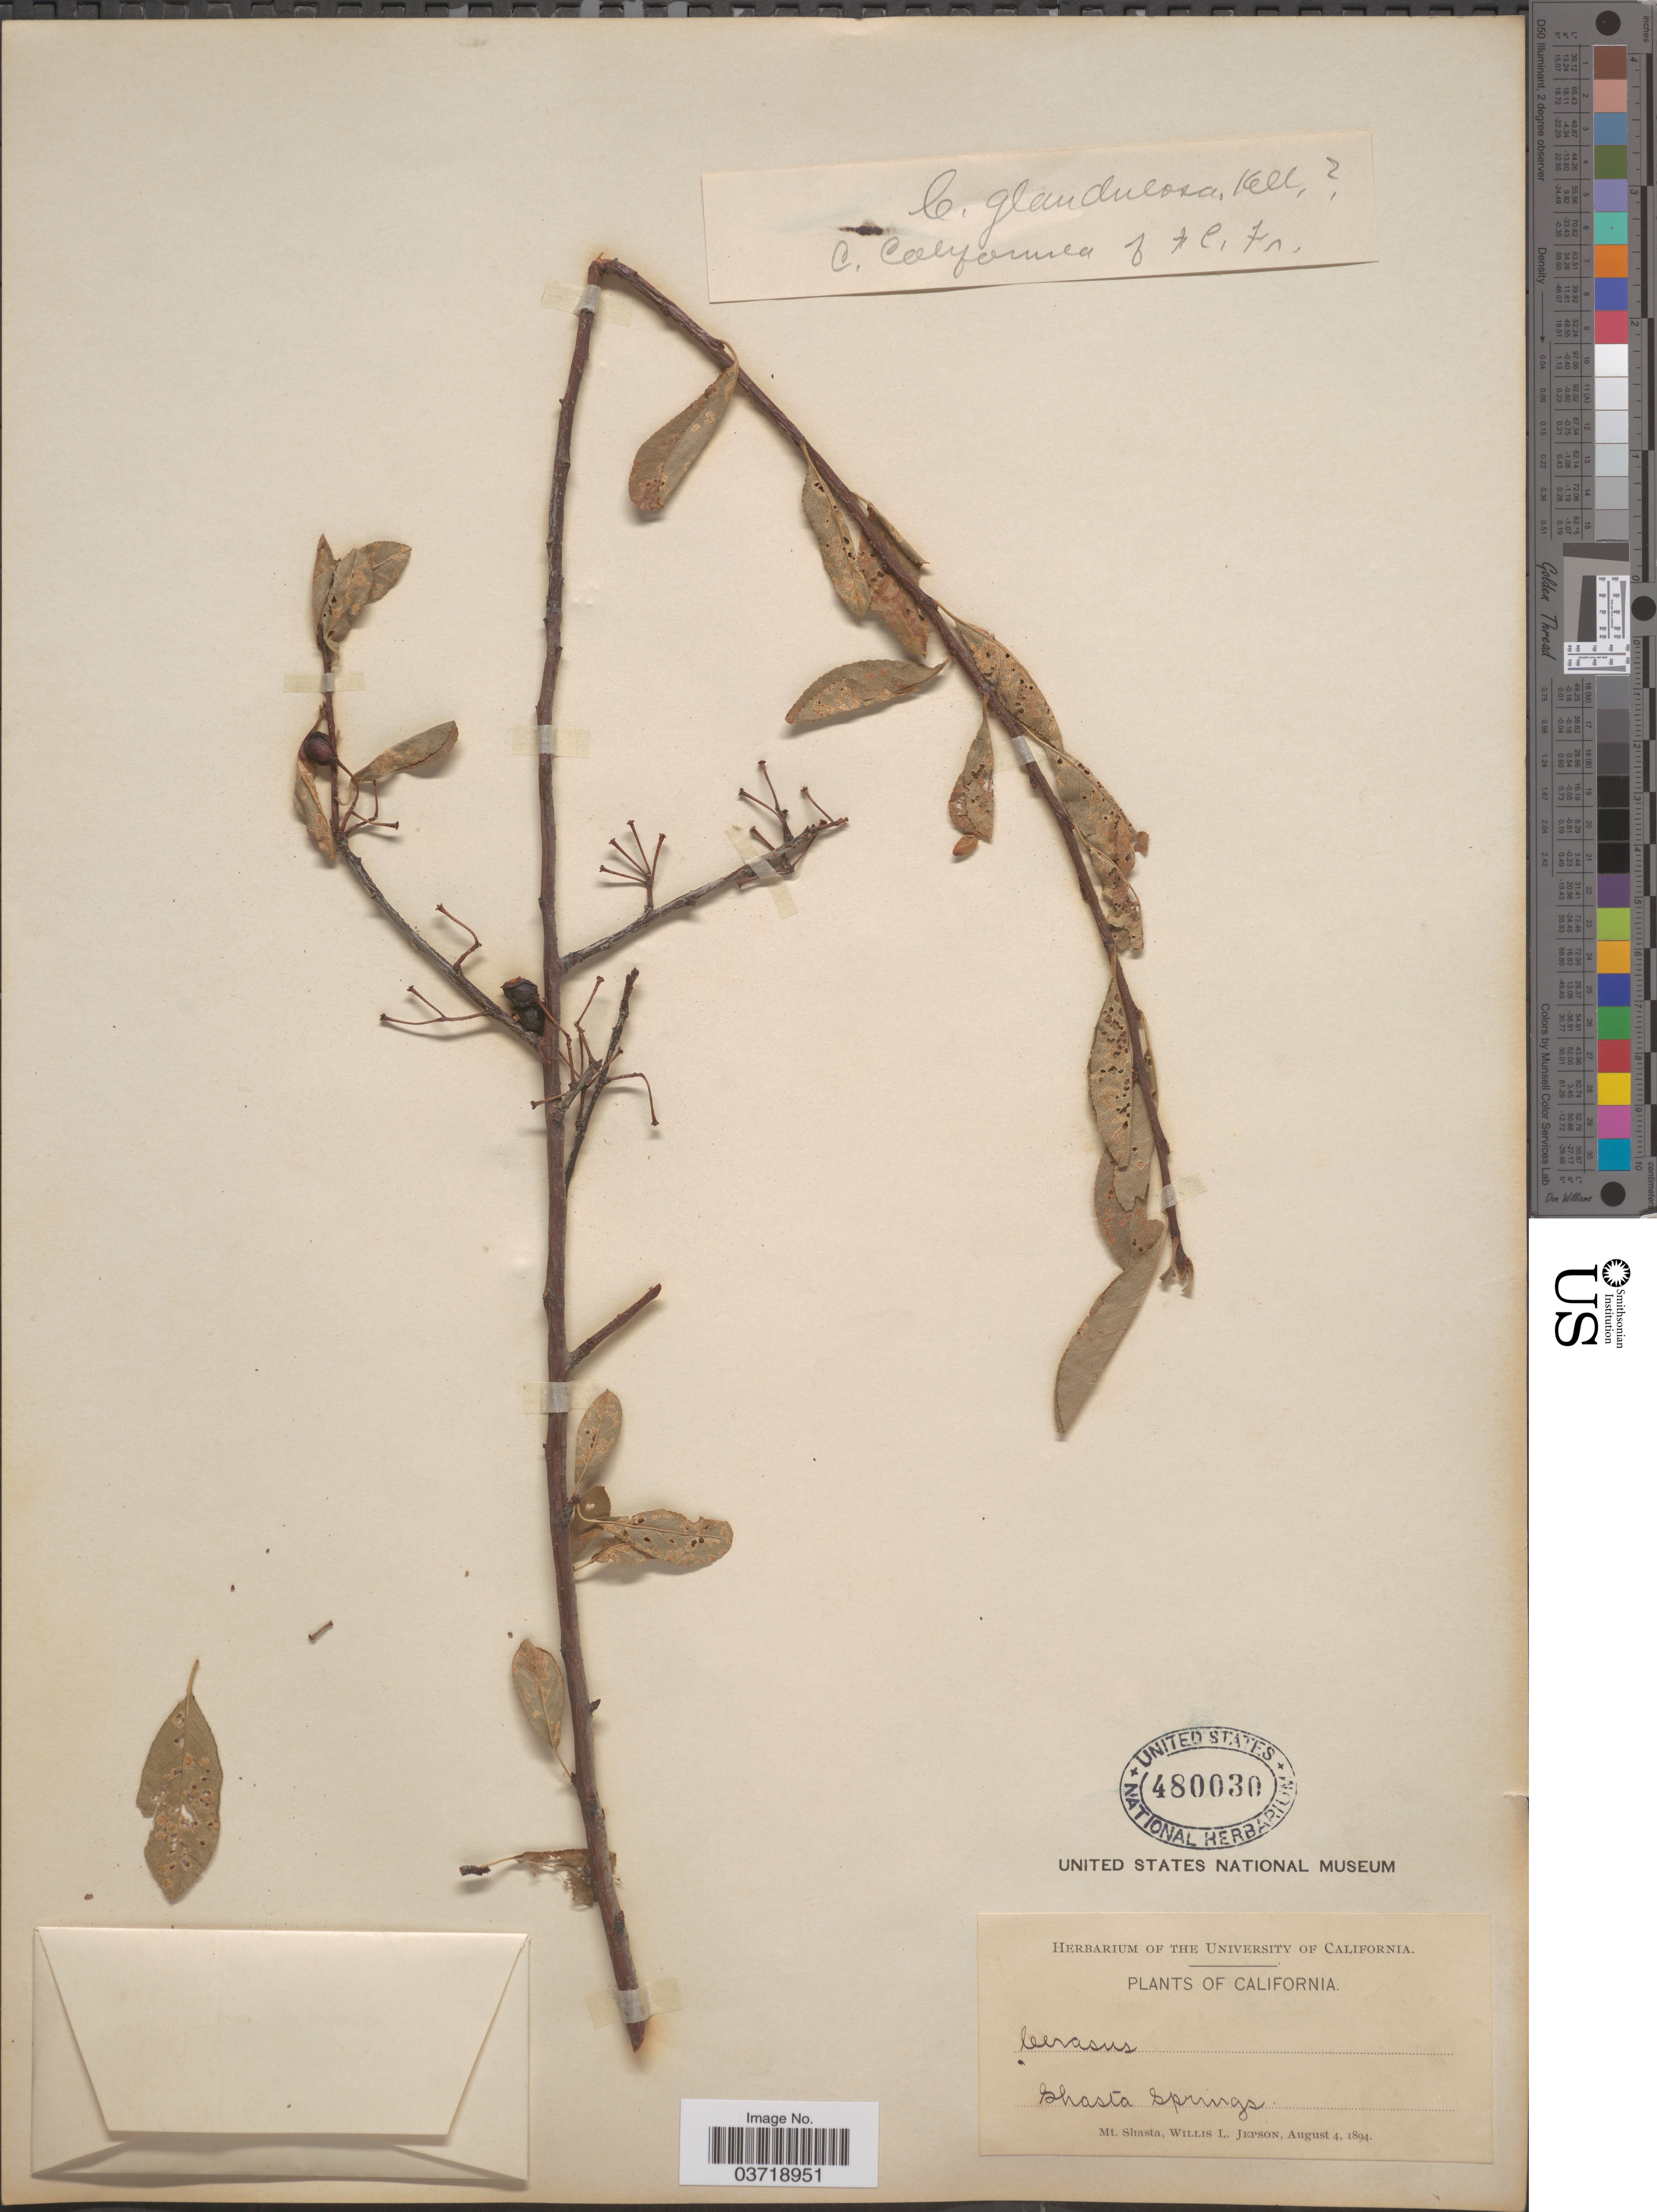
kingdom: Plantae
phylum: Tracheophyta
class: Magnoliopsida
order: Rosales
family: Rosaceae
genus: Prunus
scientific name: Prunus emarginata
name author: (Douglas ex Hook.) Eaton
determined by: Strong, Mark T., (BOT), Smithsonian Institution - National Museum of Natural History (UNITED STATES)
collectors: W. L. Jepson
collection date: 1894-08-04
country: United States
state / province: California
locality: Shasta Springs. Mt. Shasta.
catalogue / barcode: US 480030